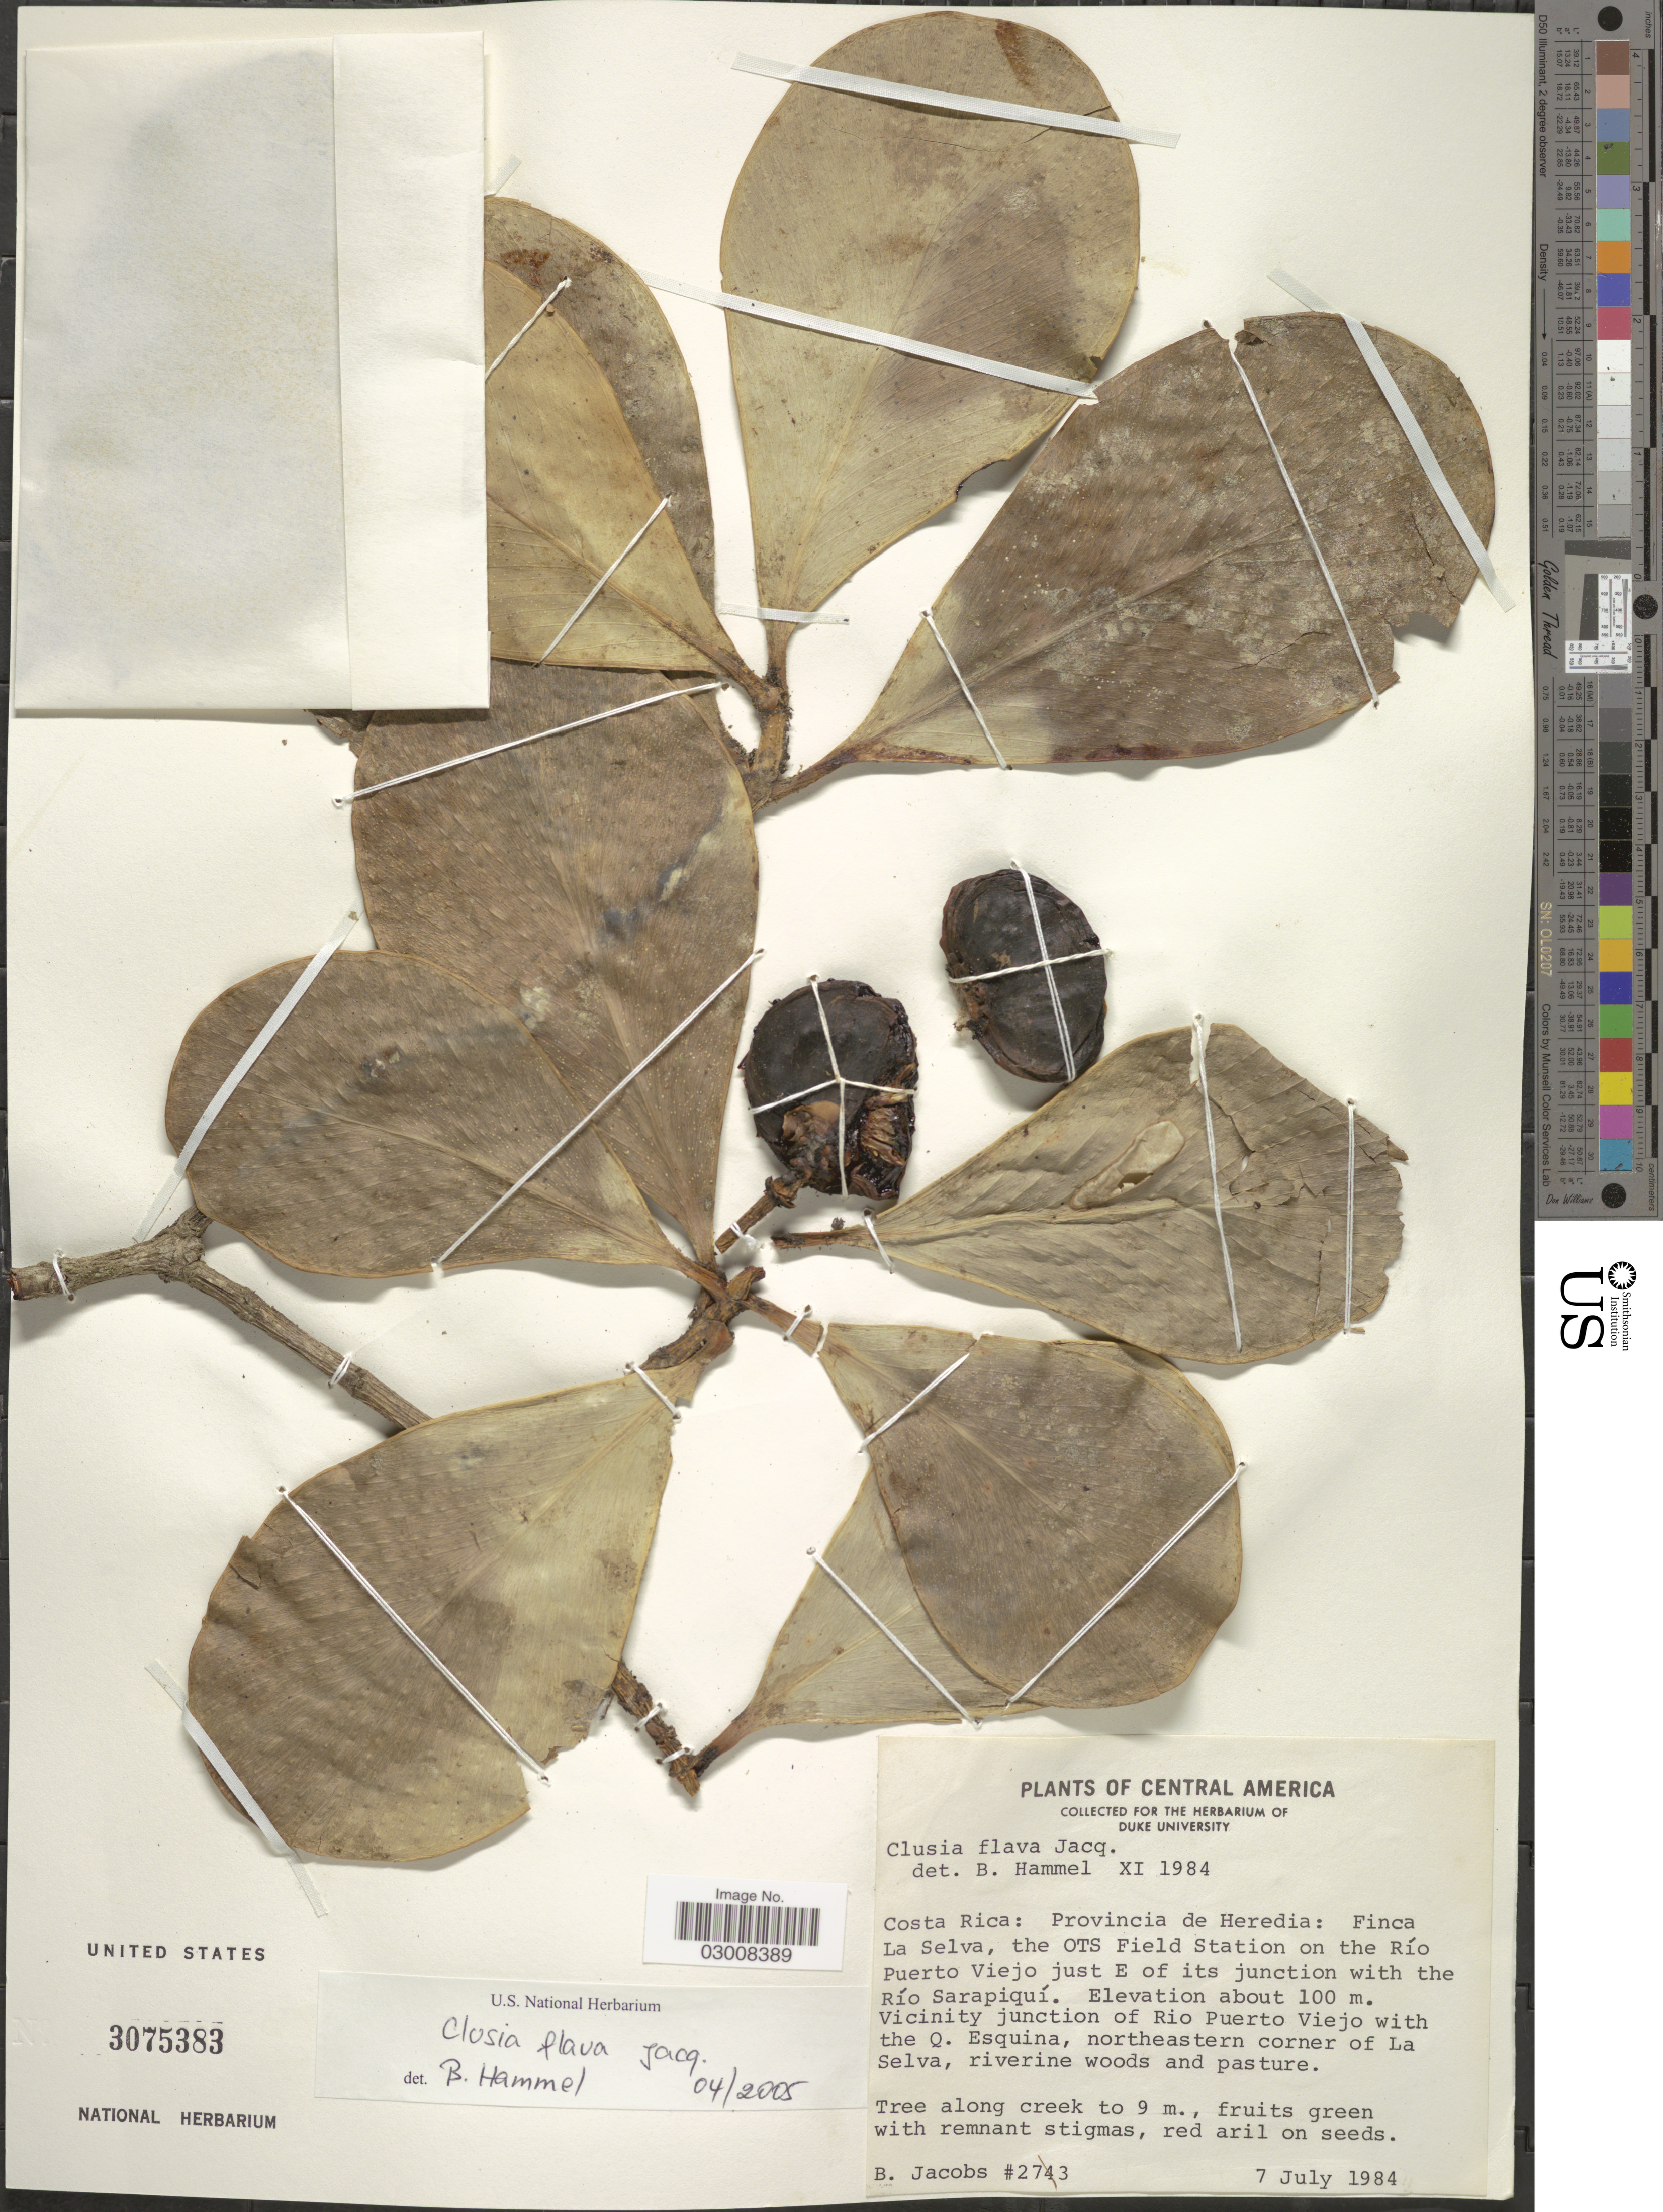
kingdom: Plantae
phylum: Tracheophyta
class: Magnoliopsida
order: Malpighiales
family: Clusiaceae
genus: Clusia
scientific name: Clusia flava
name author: Jacq.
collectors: B. Jacobs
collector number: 2743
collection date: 1984-07-07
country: Costa Rica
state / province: Heredia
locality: Finca La Selva, the OTS Field Station on the Río Puerto Viejo just E of its junction with the Río Sarapiquí. Vicinity junction of Rio Puerto Viejo with the Q. Esquina, northeastern corner of La Selva, riverine woods and pasture.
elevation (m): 100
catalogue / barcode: US 3075383